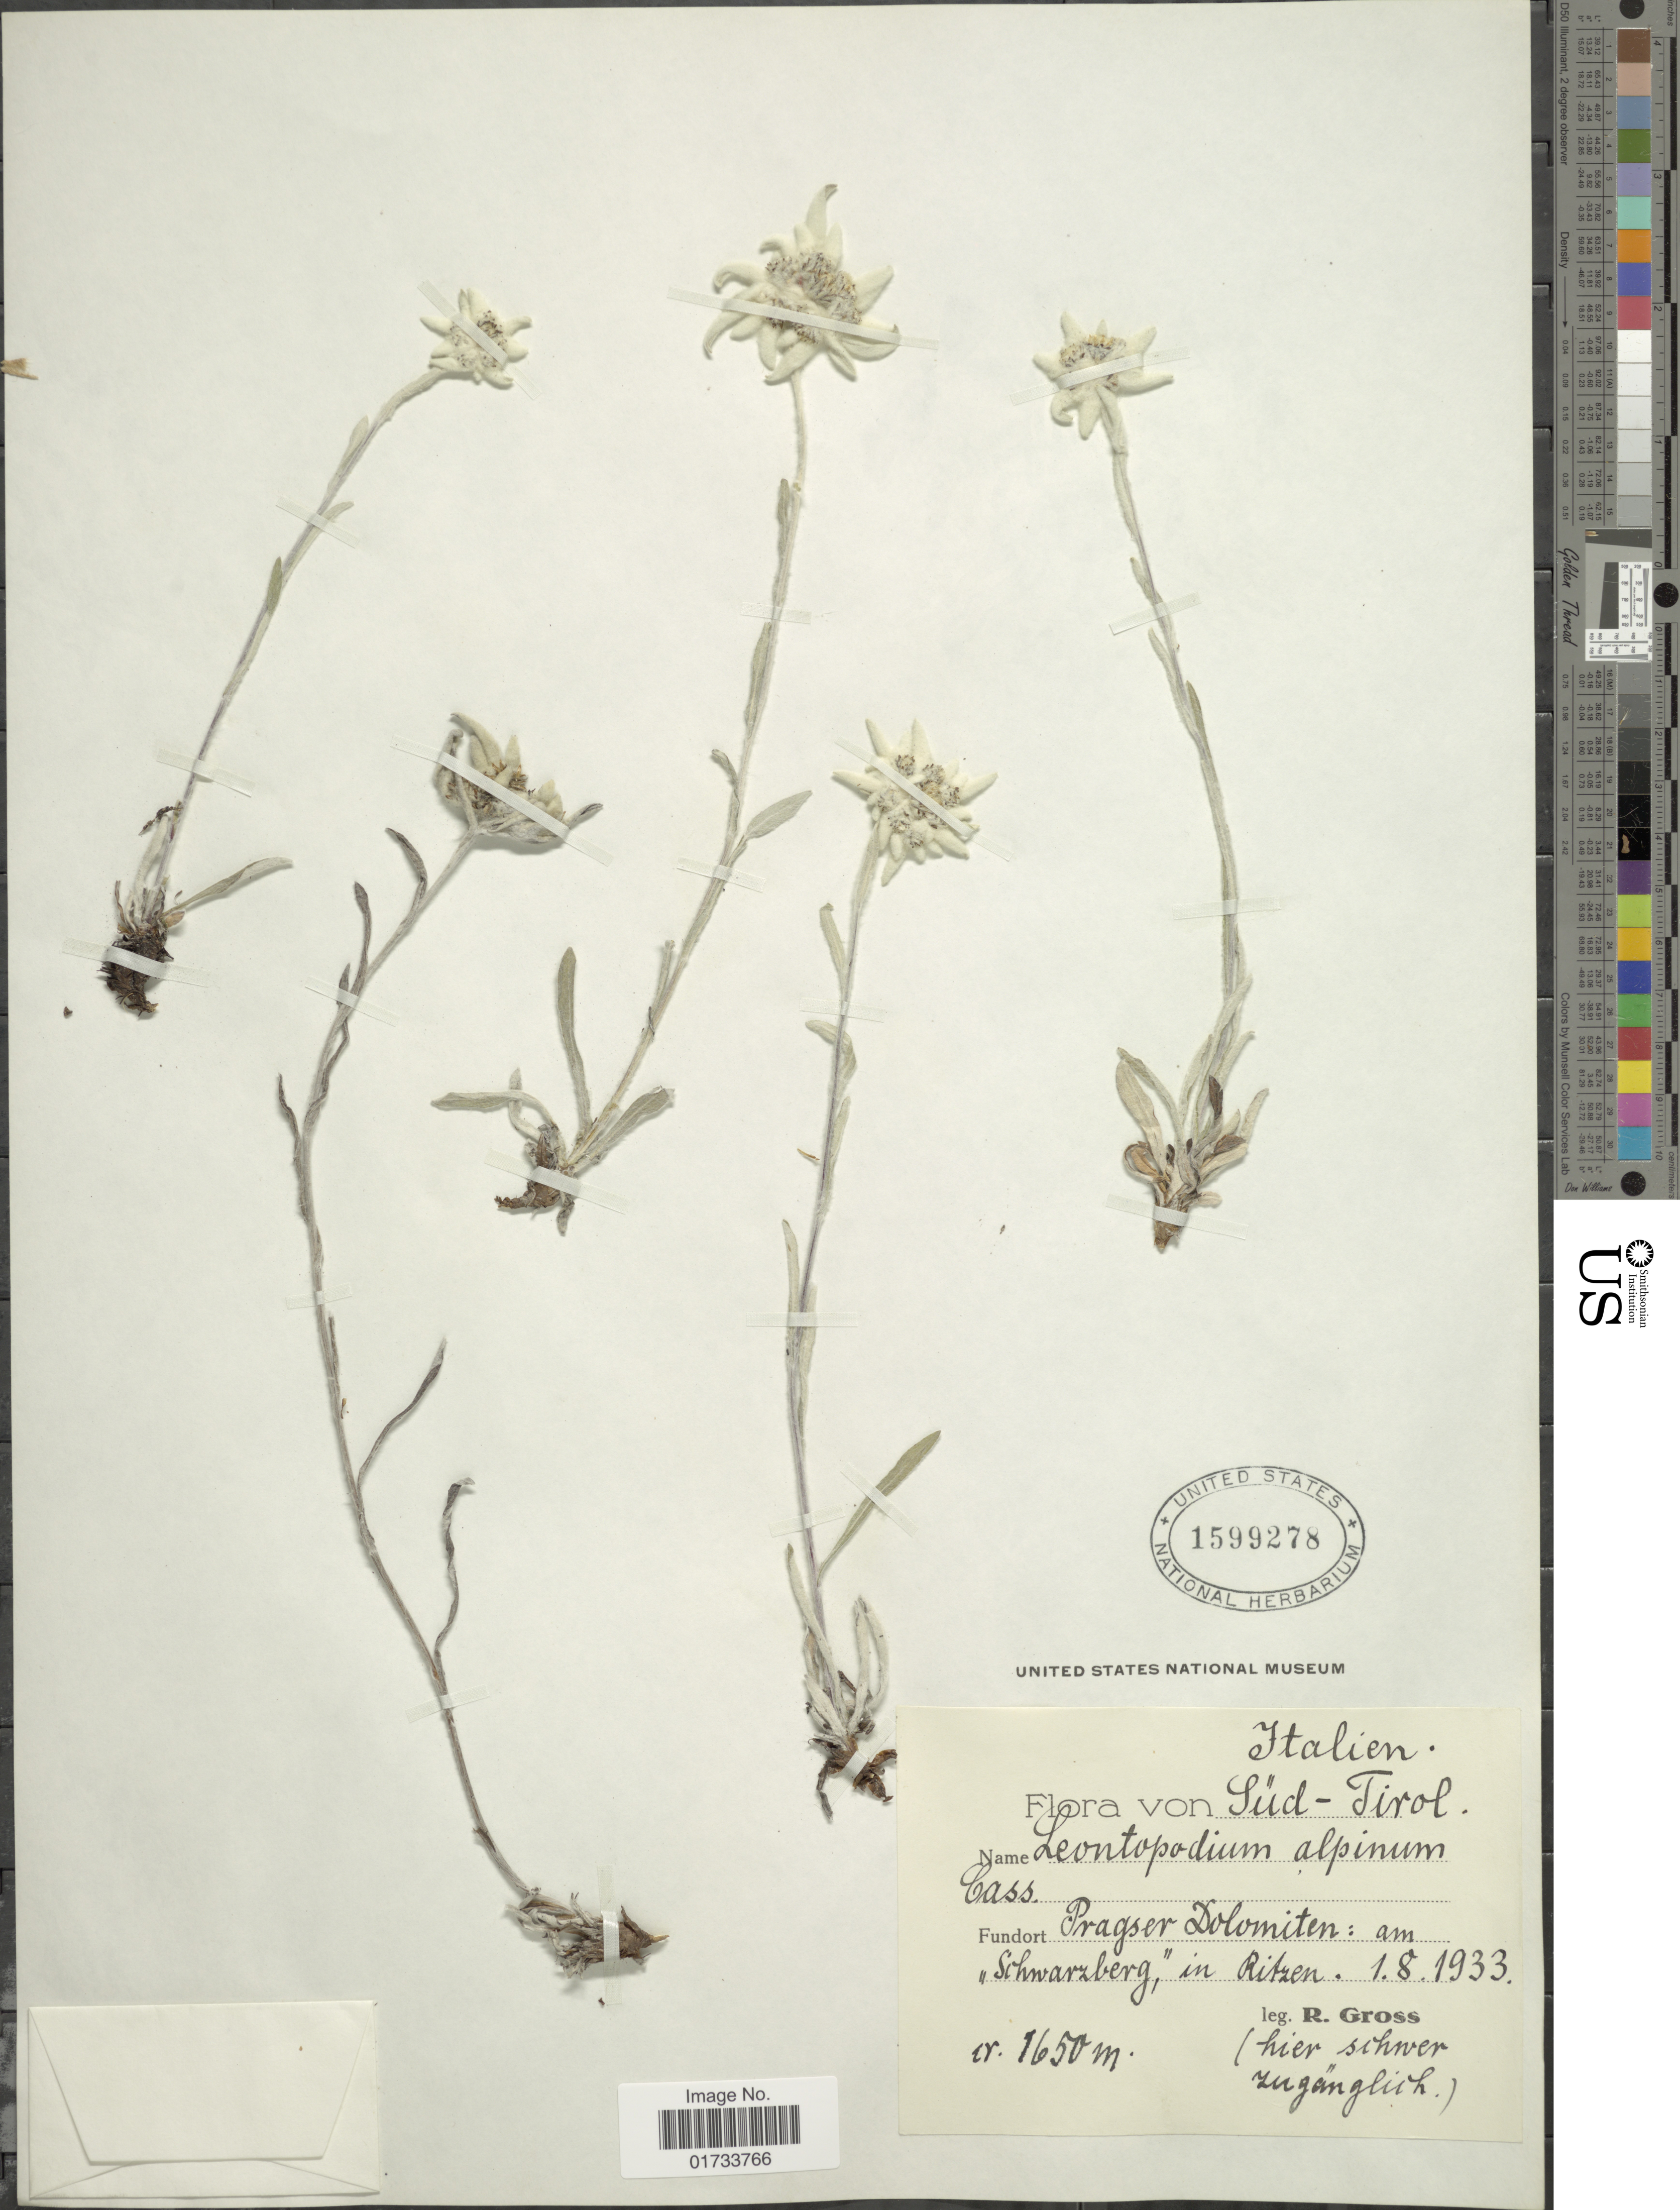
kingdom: Plantae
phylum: Tracheophyta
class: Magnoliopsida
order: Asterales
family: Asteraceae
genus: Leontopodium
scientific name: Leontopodium alpinum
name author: Cass.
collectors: R. Gross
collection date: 1933-08-01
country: Italy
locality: Süd-Tirlo, Pragser Dolomite: am Schwarzberg. in Ritzen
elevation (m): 1650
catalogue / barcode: US 1599278